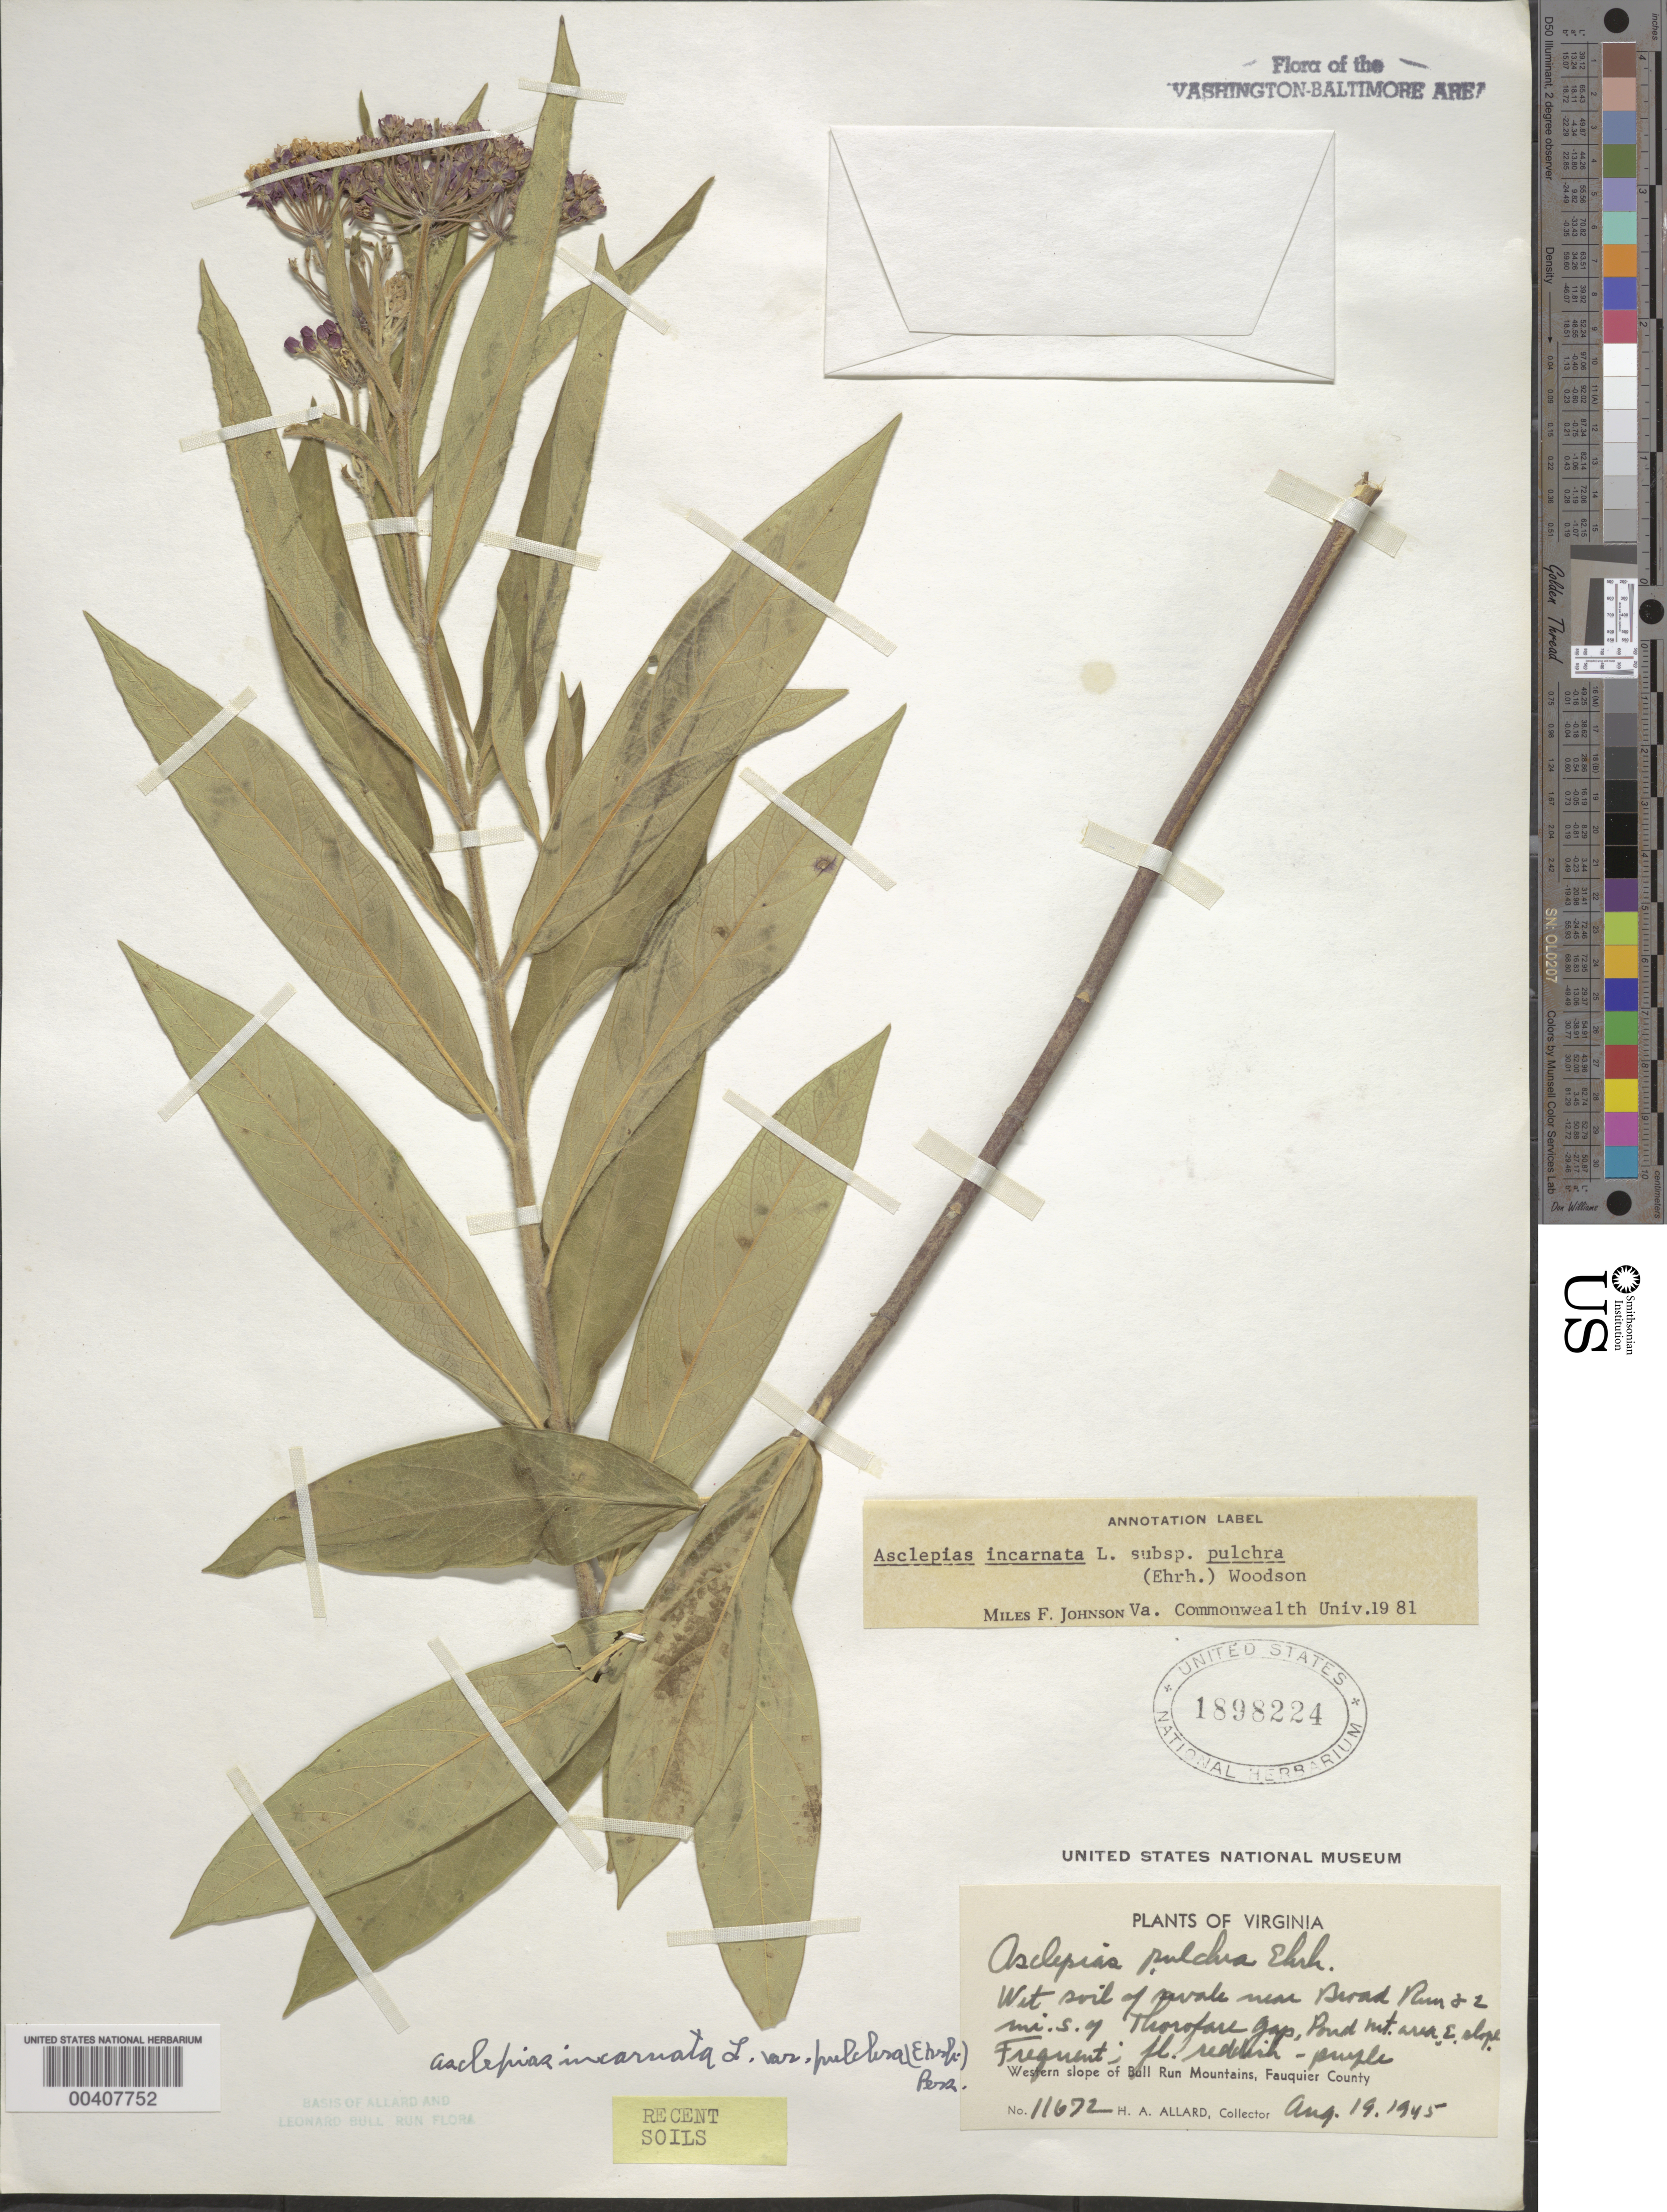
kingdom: Plantae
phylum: Tracheophyta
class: Magnoliopsida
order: Gentianales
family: Apocynaceae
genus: Asclepias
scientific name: Asclepias incarnata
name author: L.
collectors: H. A. Allard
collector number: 11672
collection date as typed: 19 Aug 1945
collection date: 1945-08-19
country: United States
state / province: Virginia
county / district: Fauquier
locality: Broad Run, south of Thorofare Gap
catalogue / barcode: US 1898224